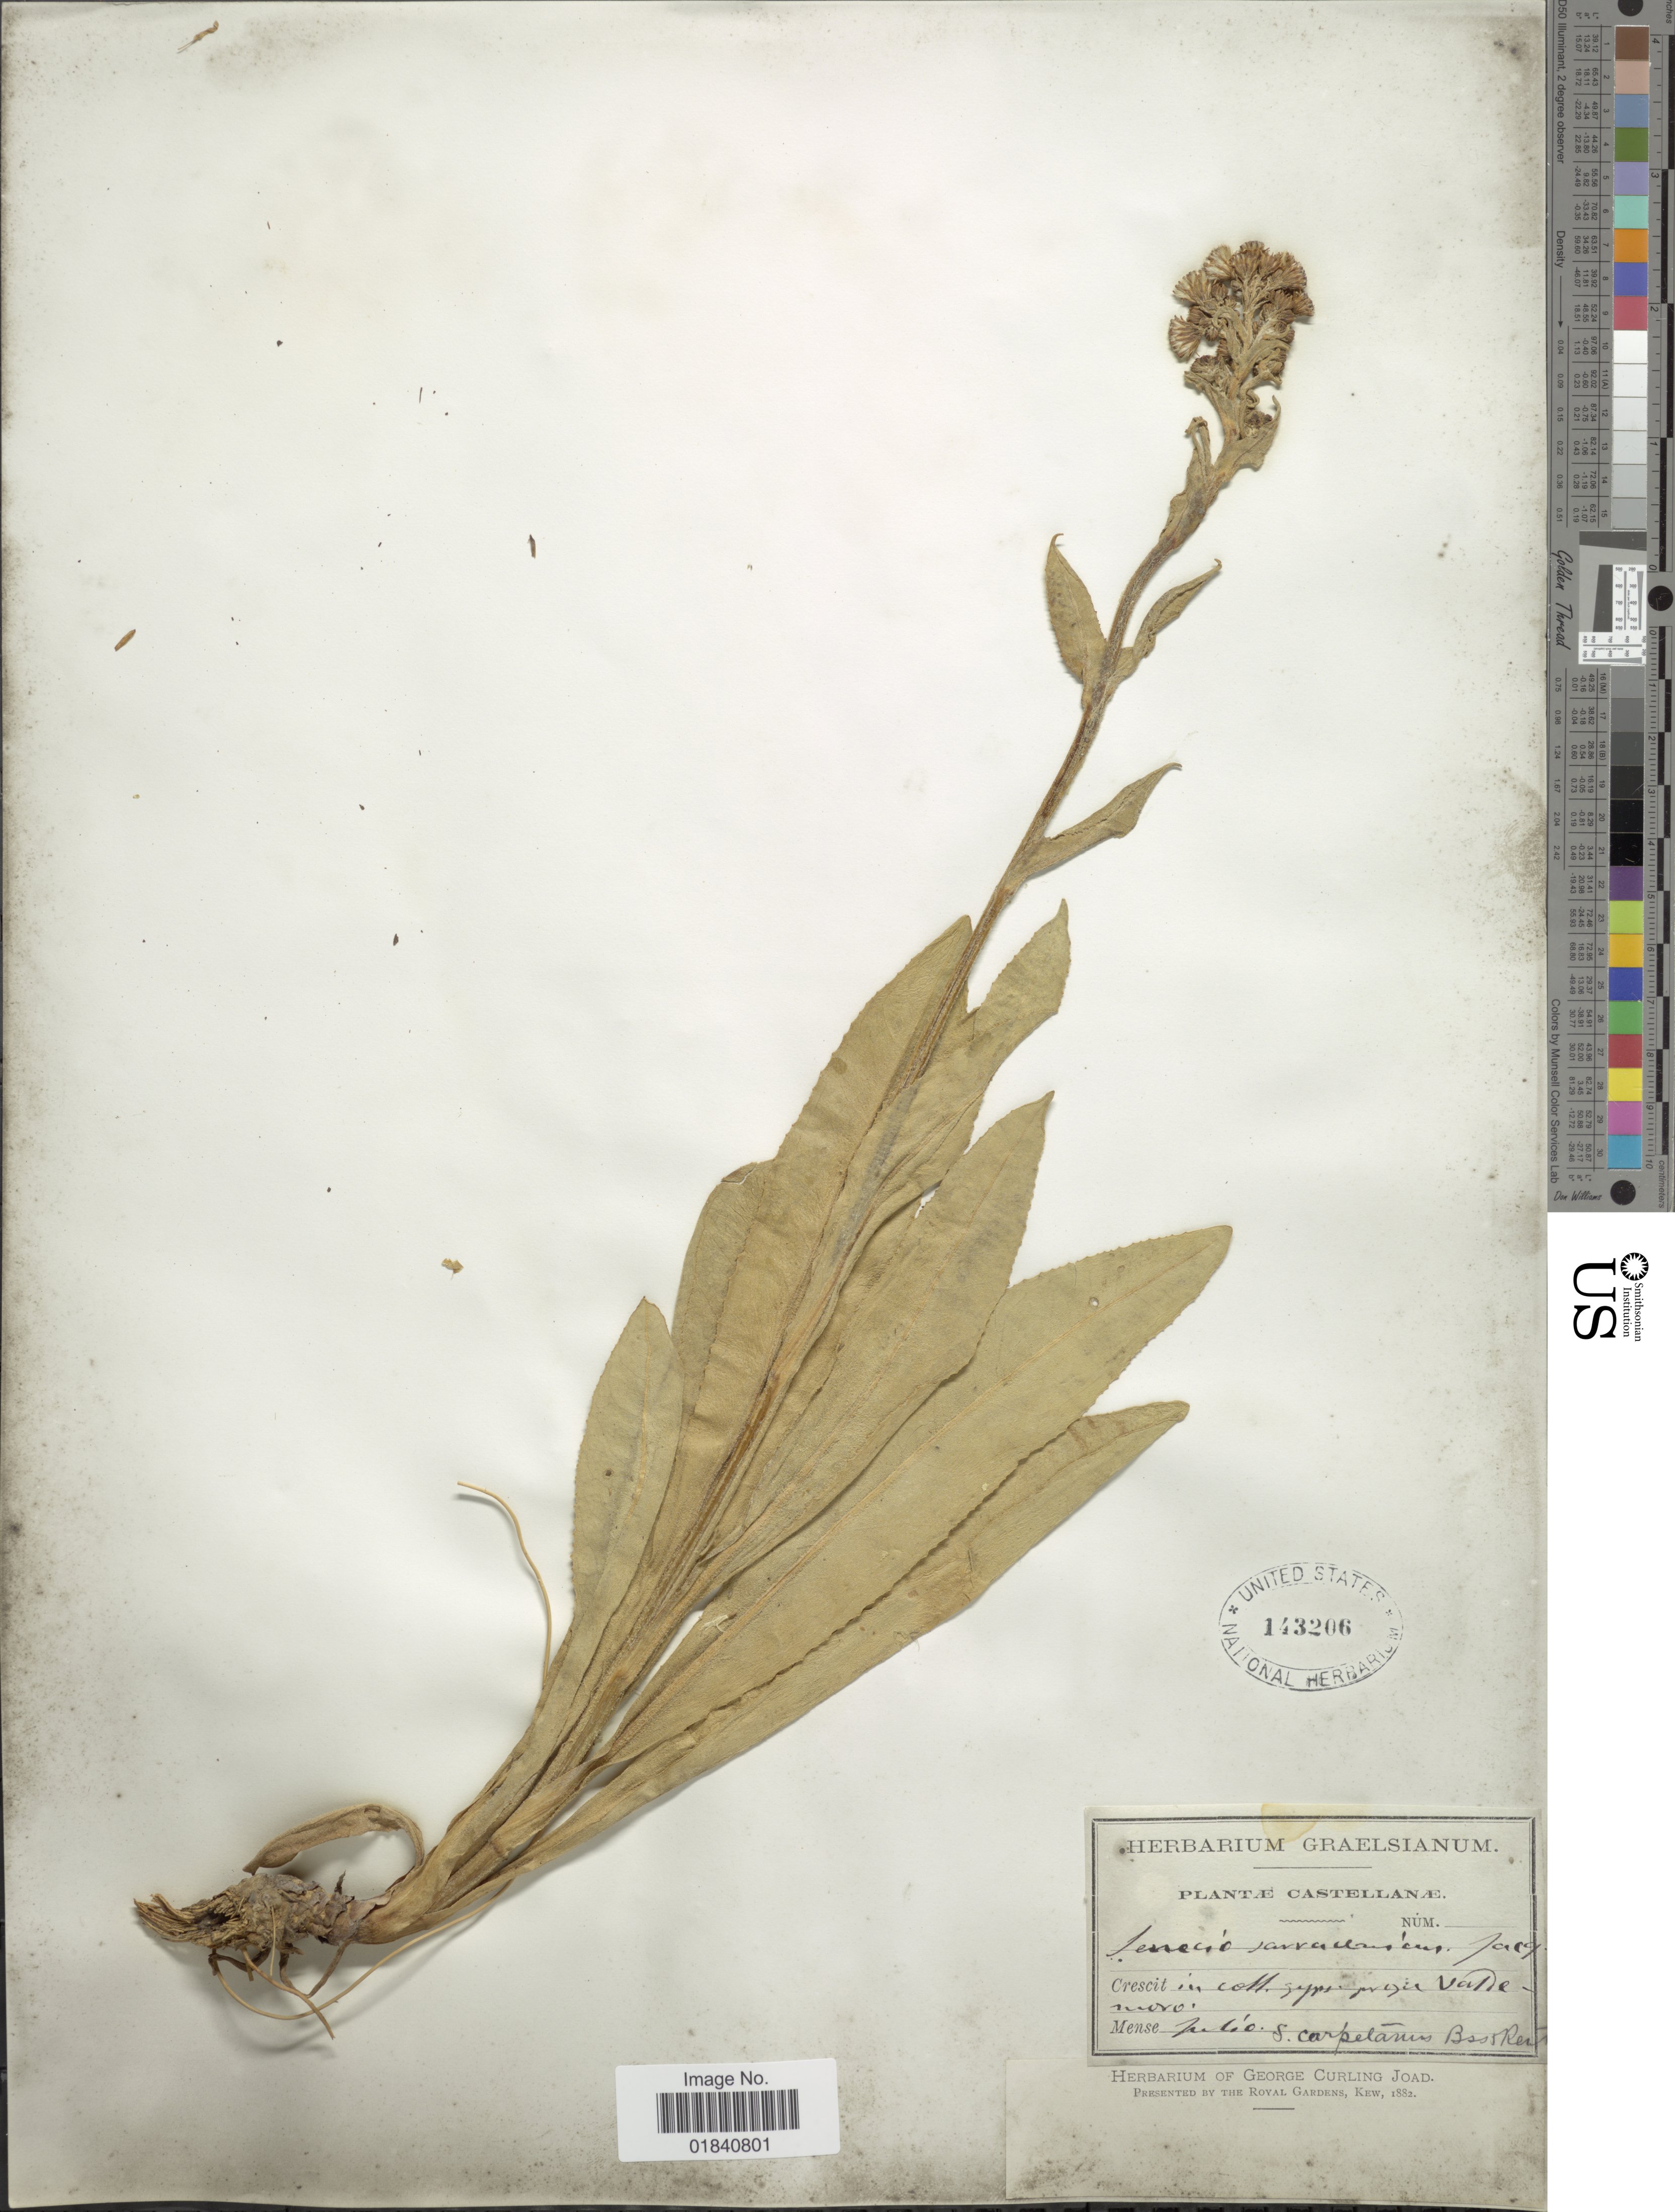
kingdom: Plantae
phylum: Tracheophyta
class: Magnoliopsida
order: Asterales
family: Asteraceae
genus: Senecio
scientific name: Senecio sarracenicus var. sarracenicus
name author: L.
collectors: S. Carpetanus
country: France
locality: Castellane. Valle moro [unsure placement]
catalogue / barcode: US 143206